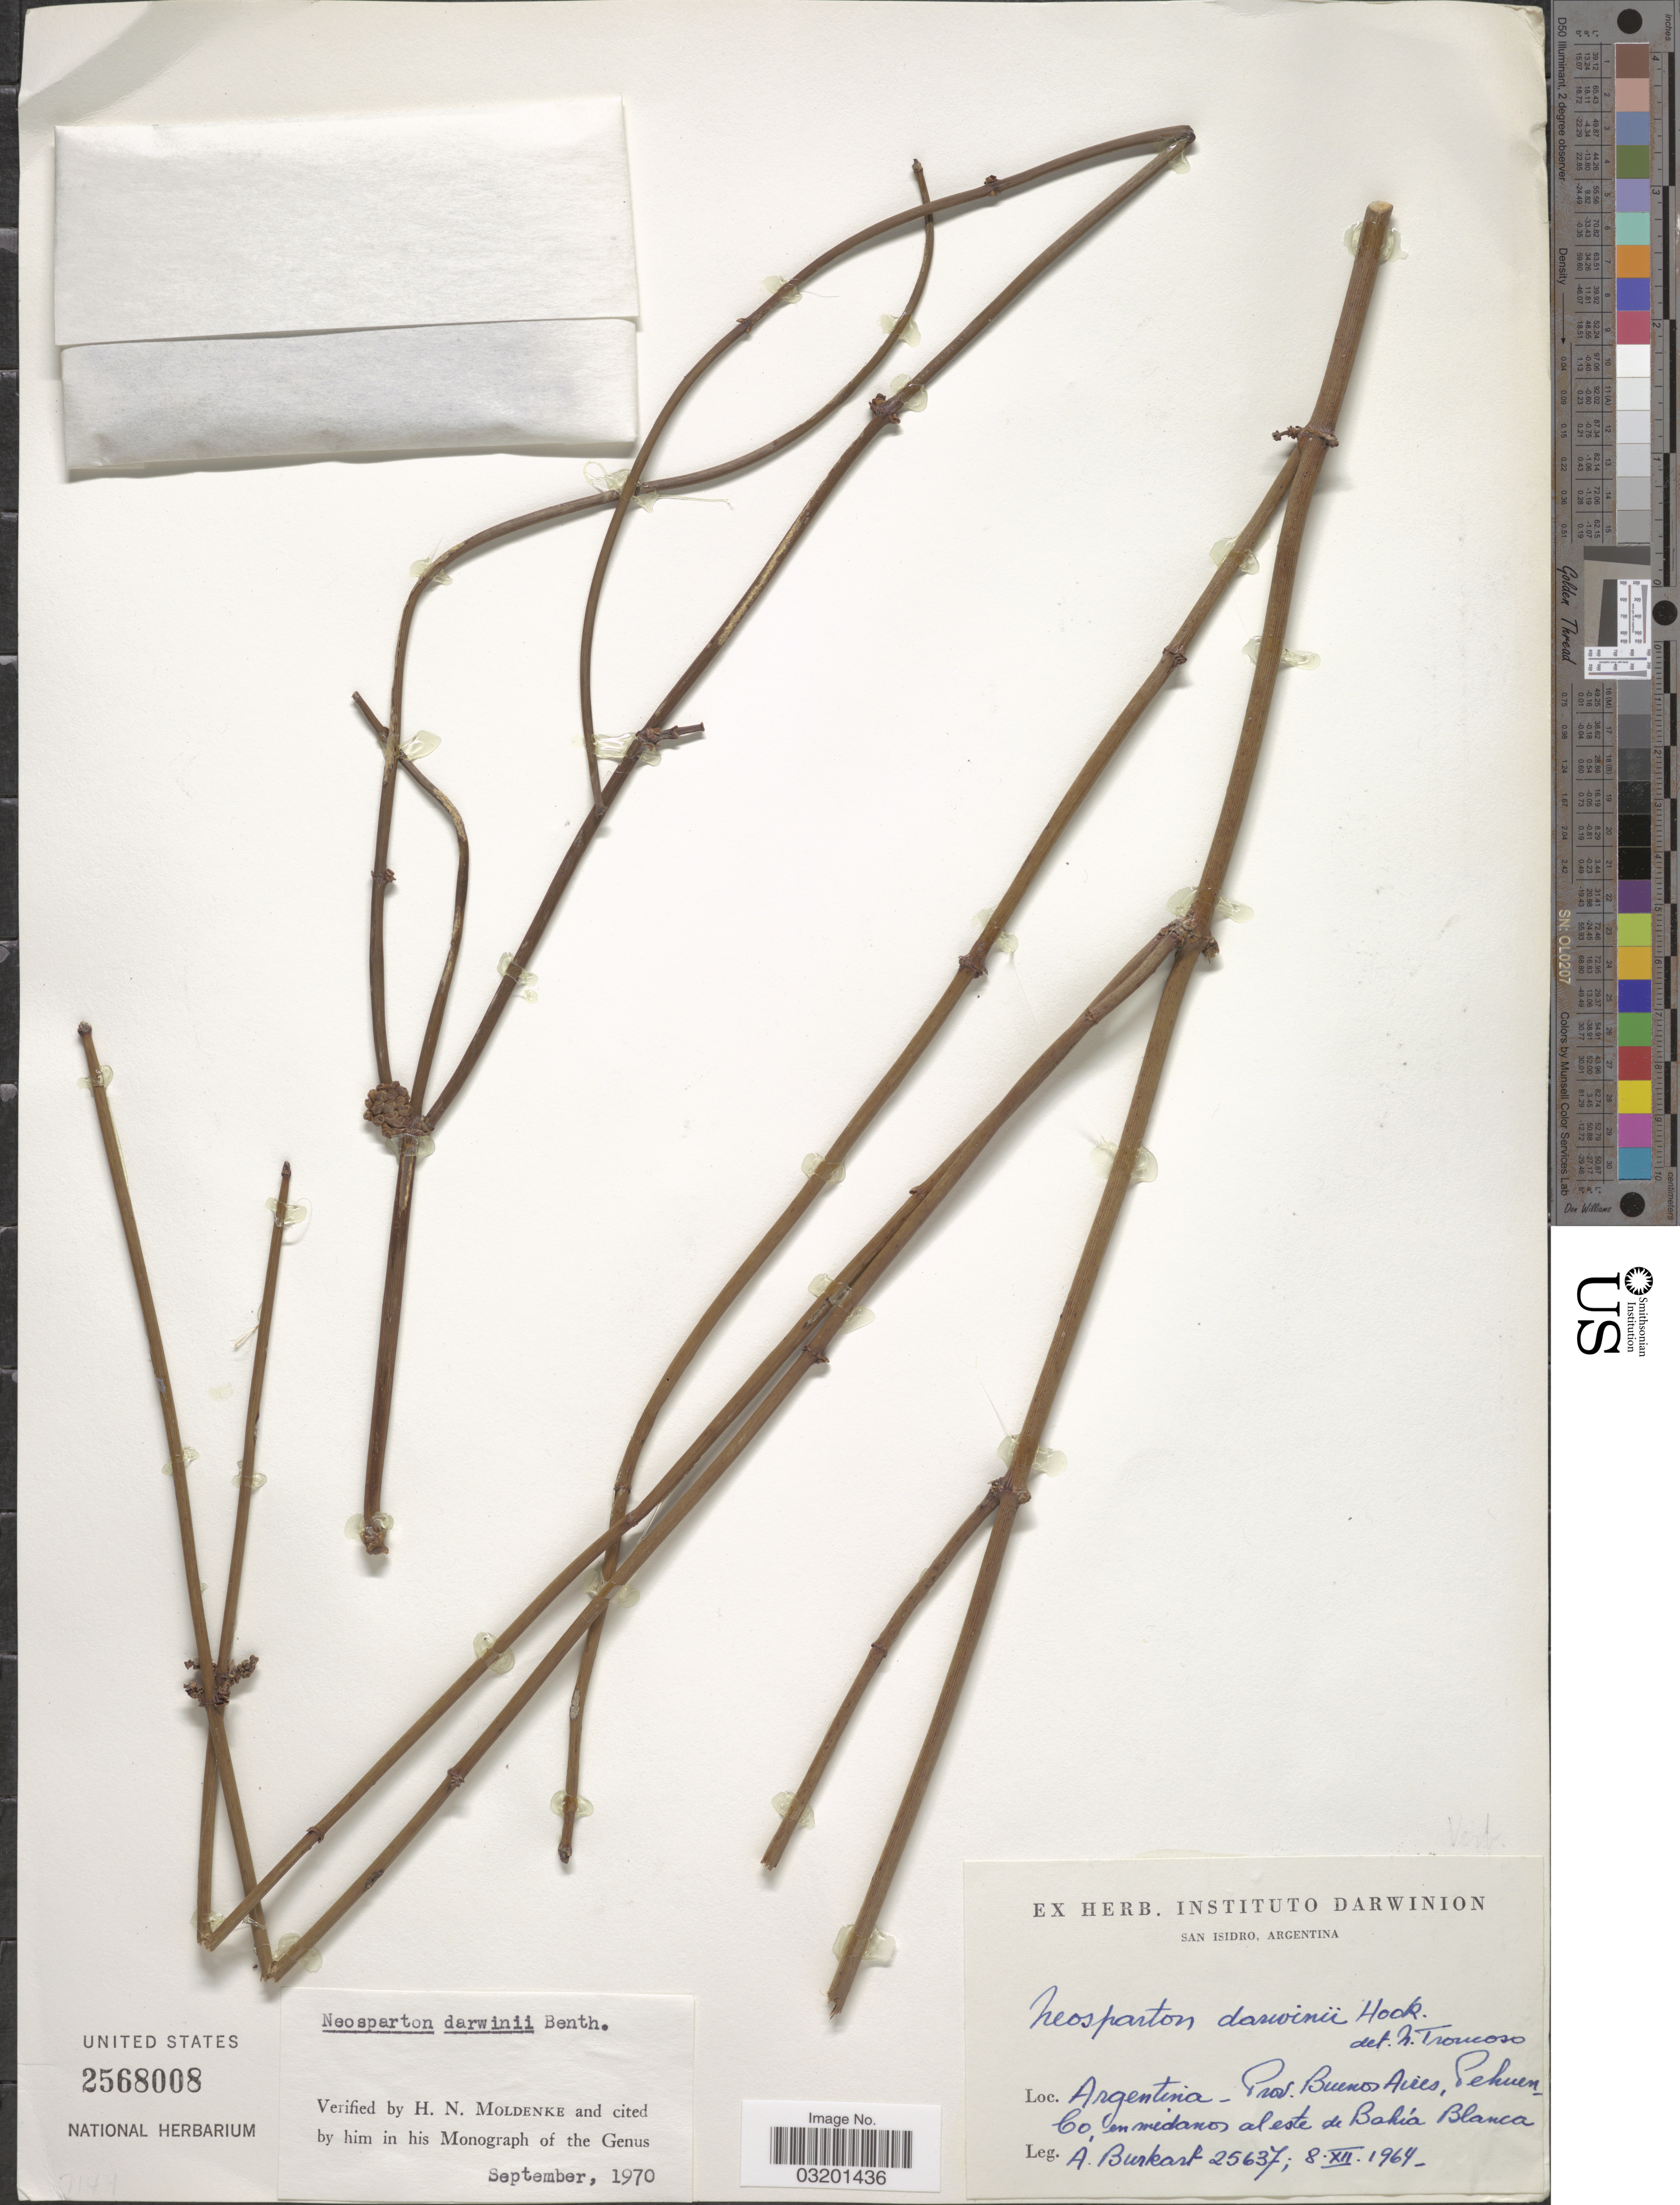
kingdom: Plantae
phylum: Tracheophyta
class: Magnoliopsida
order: Lamiales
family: Verbenaceae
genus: Neosparton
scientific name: Neosparton darwinii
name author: Benth.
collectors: A. E. Burkart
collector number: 25637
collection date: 1964-12-08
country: Argentina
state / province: Buenos Aires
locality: Pehuen Co, en midanos al este de Bahia Blanca.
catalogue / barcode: US 2568008